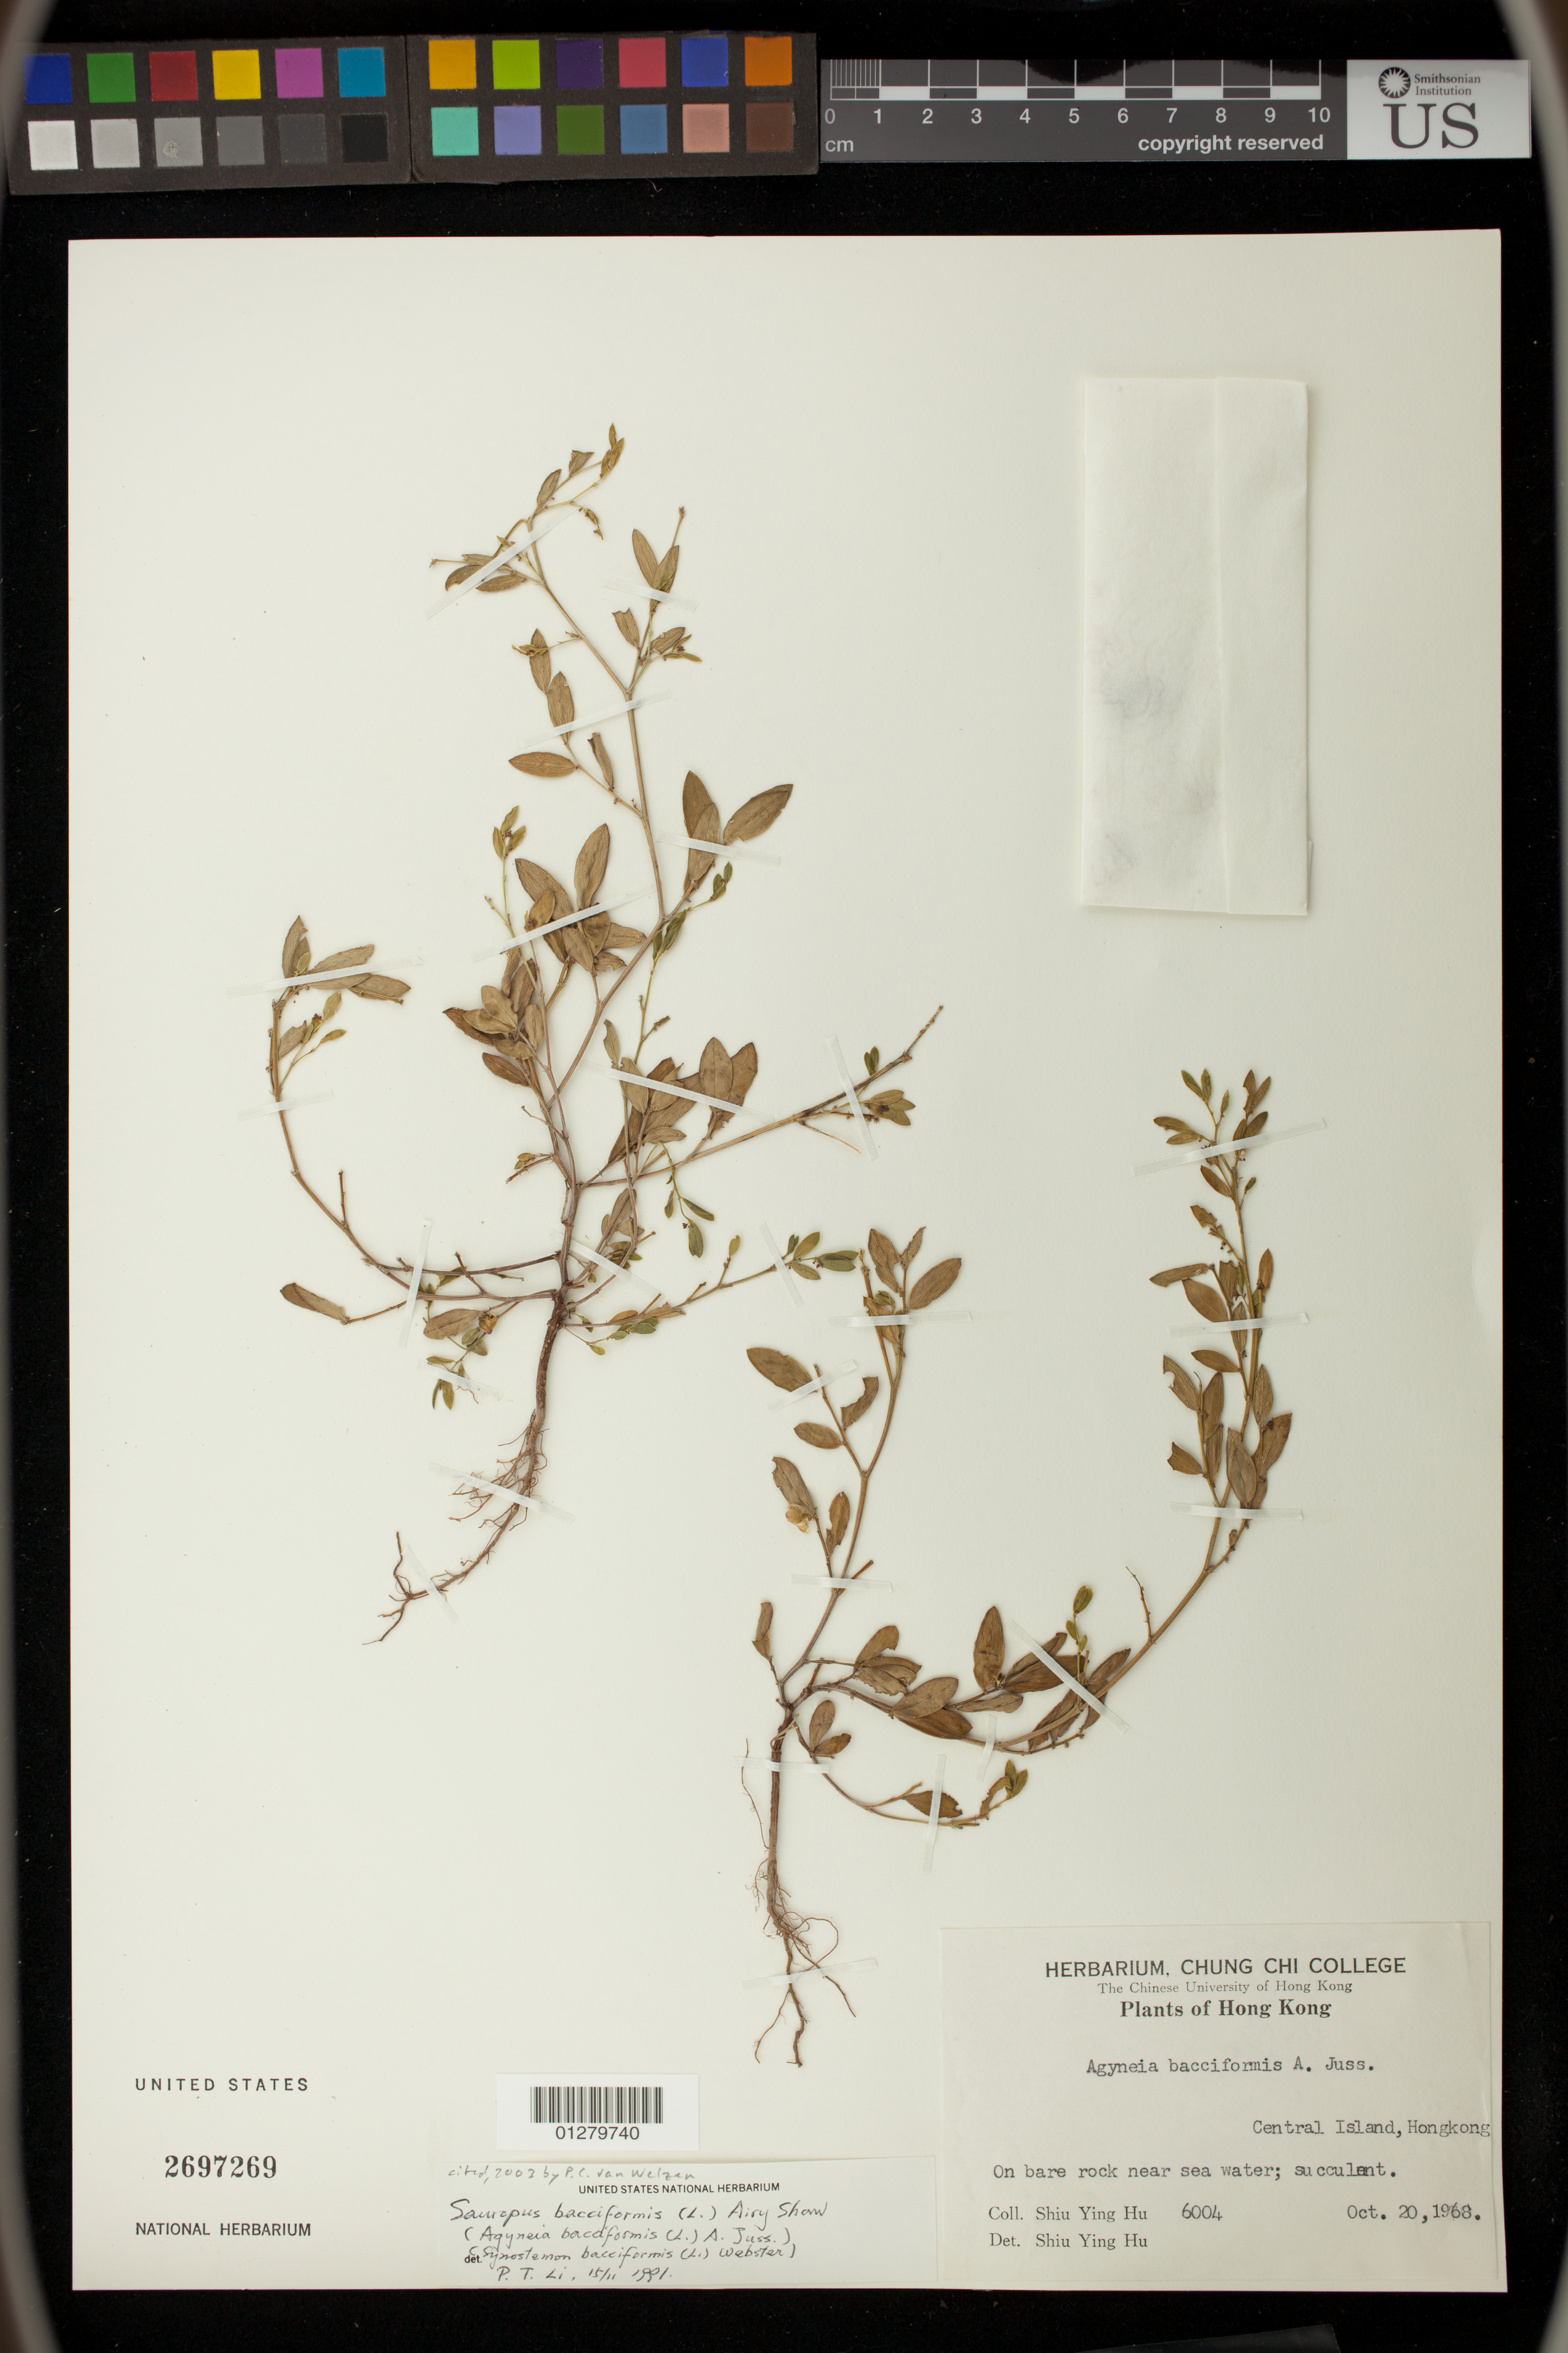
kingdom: Plantae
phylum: Tracheophyta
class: Magnoliopsida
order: Malpighiales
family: Phyllanthaceae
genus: Sauropus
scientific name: Sauropus bacciformis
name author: (L.) Airy Shaw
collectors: Y. Shiu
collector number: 6004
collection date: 1968-10-20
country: China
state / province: Hong Kong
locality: Central Island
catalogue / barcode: US 2697269